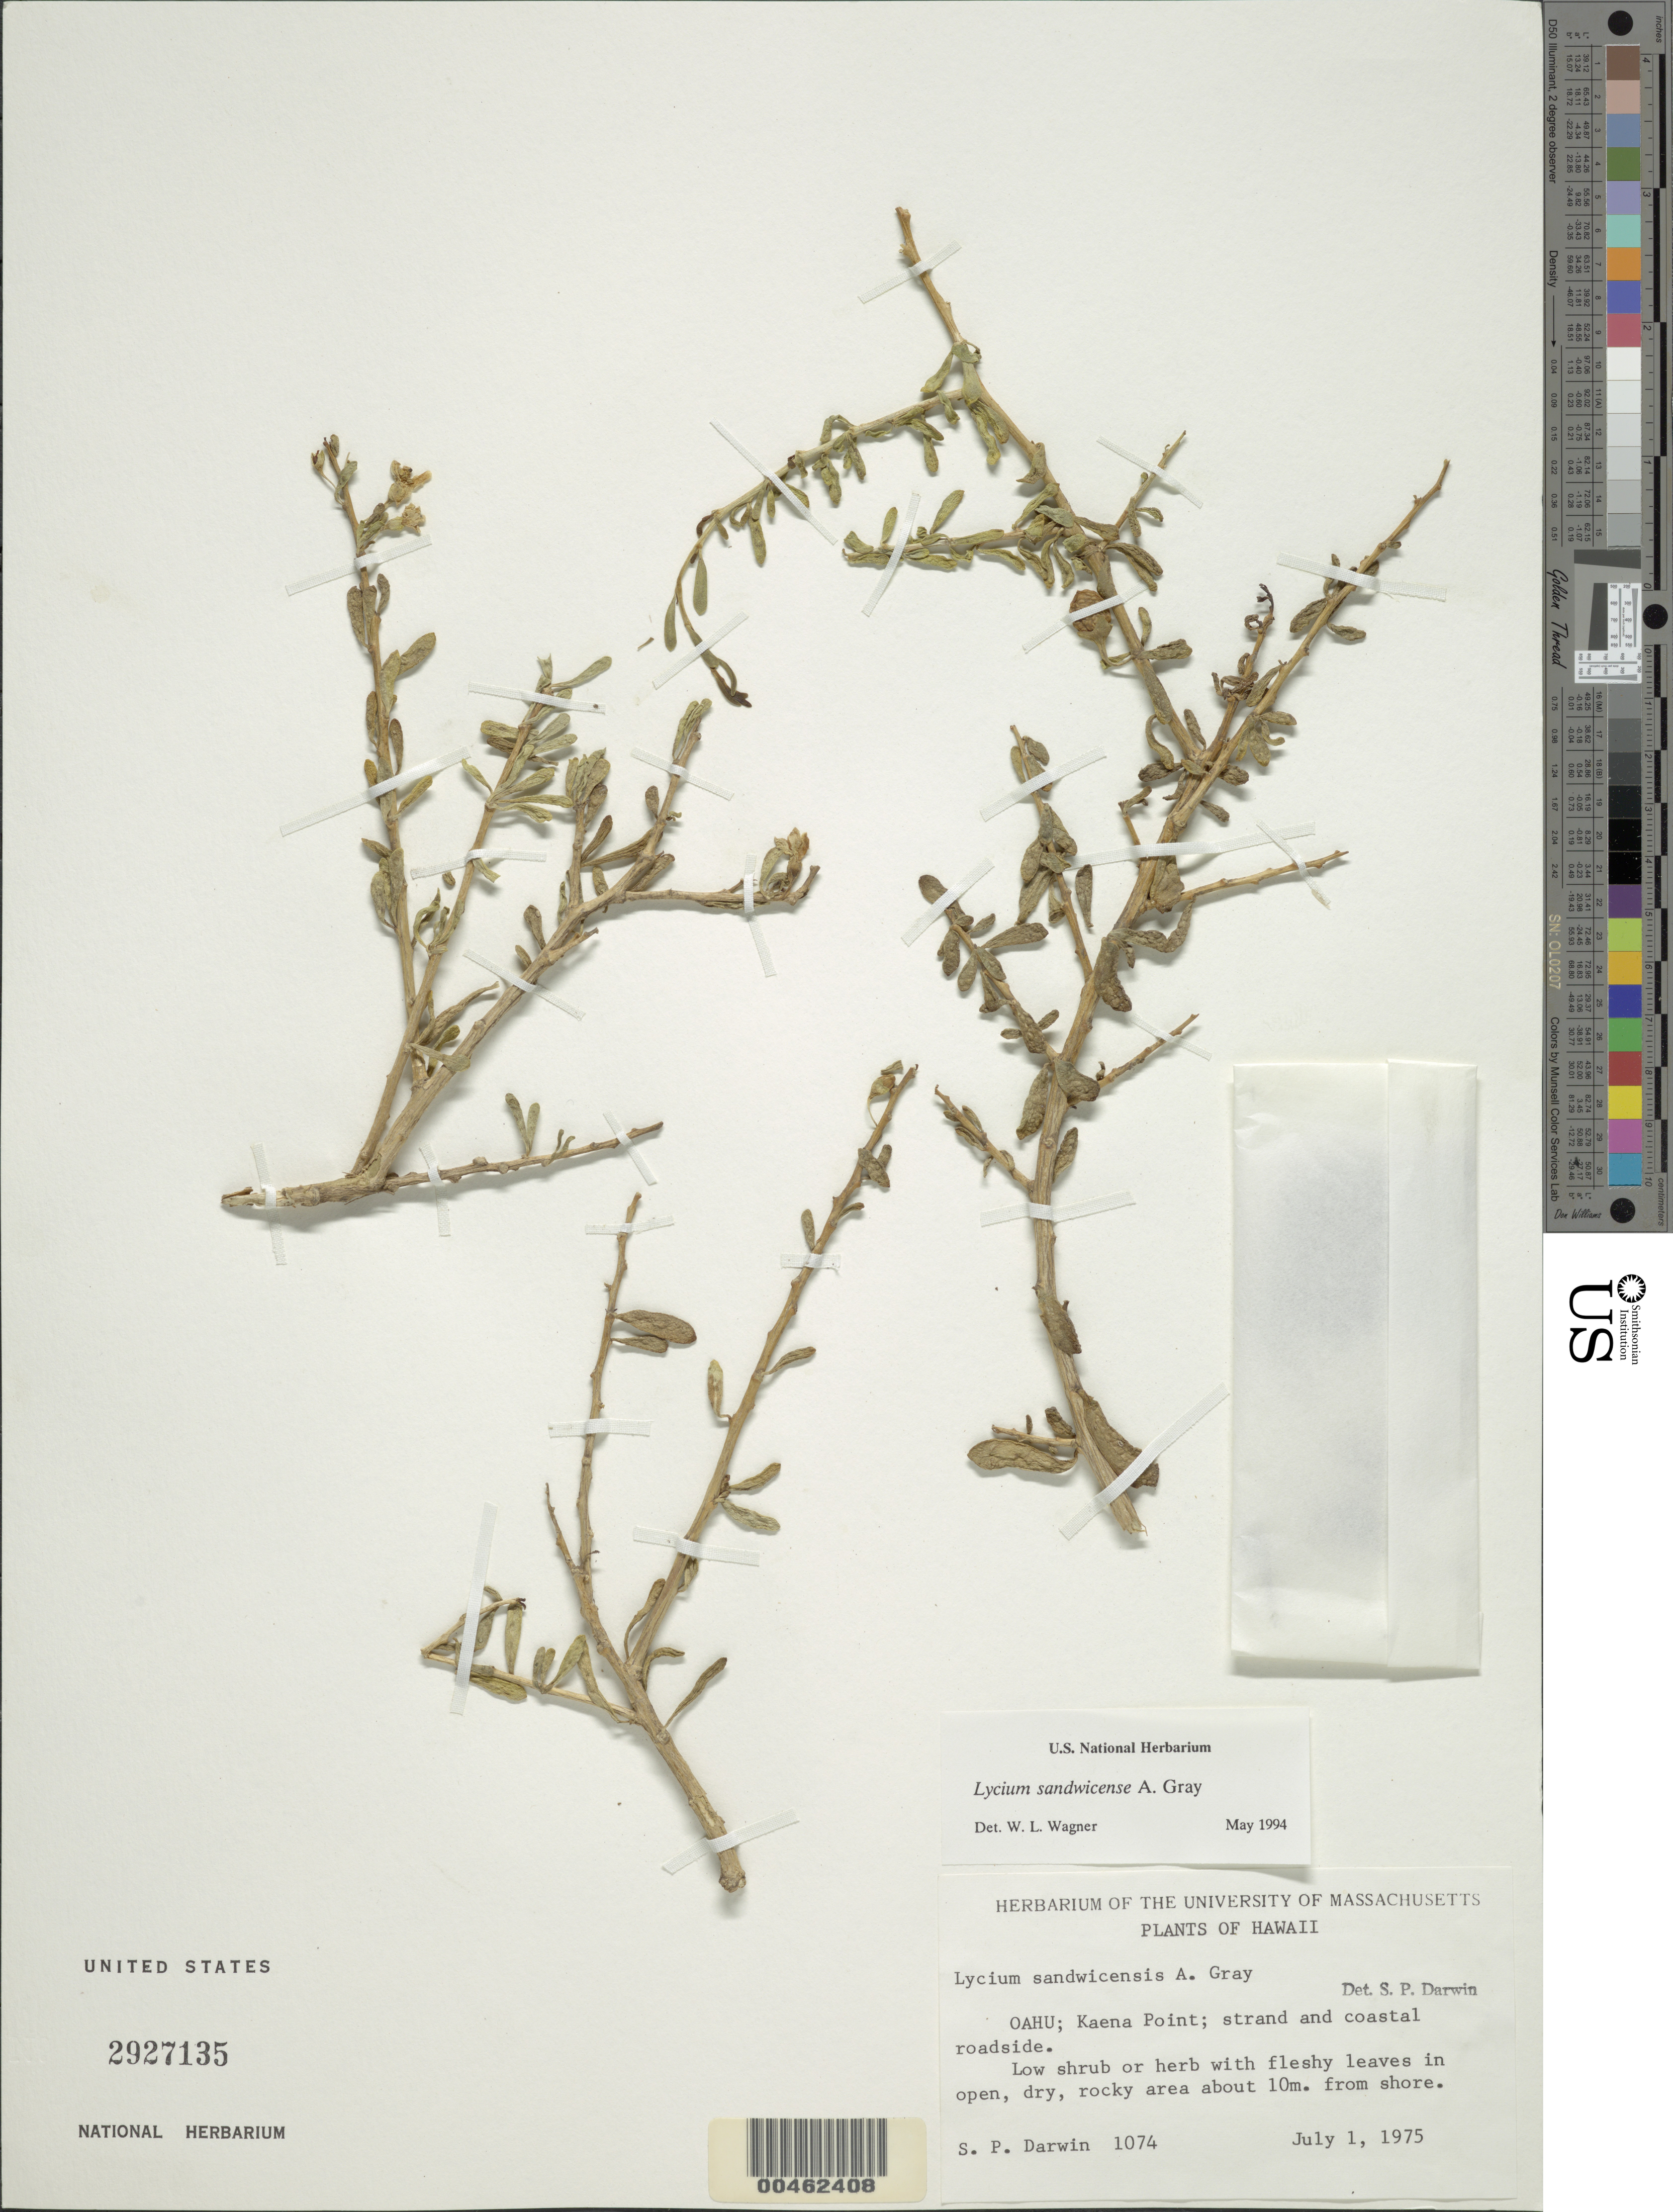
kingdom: Plantae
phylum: Tracheophyta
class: Magnoliopsida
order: Solanales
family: Solanaceae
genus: Lycium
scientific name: Lycium carolinianum var. sandwicense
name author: (A. Gray) C.L. Hitchc.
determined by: Wagner, W. L., (BOT), Smithsonian Institution - National Museum of Natural History (UNITED STATES)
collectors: S. P. Darwin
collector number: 1074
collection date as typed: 1 Jul 1975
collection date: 1975-07-01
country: United States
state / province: Hawaii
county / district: Kauai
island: Kaua'i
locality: Kaena Point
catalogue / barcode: US 2927135